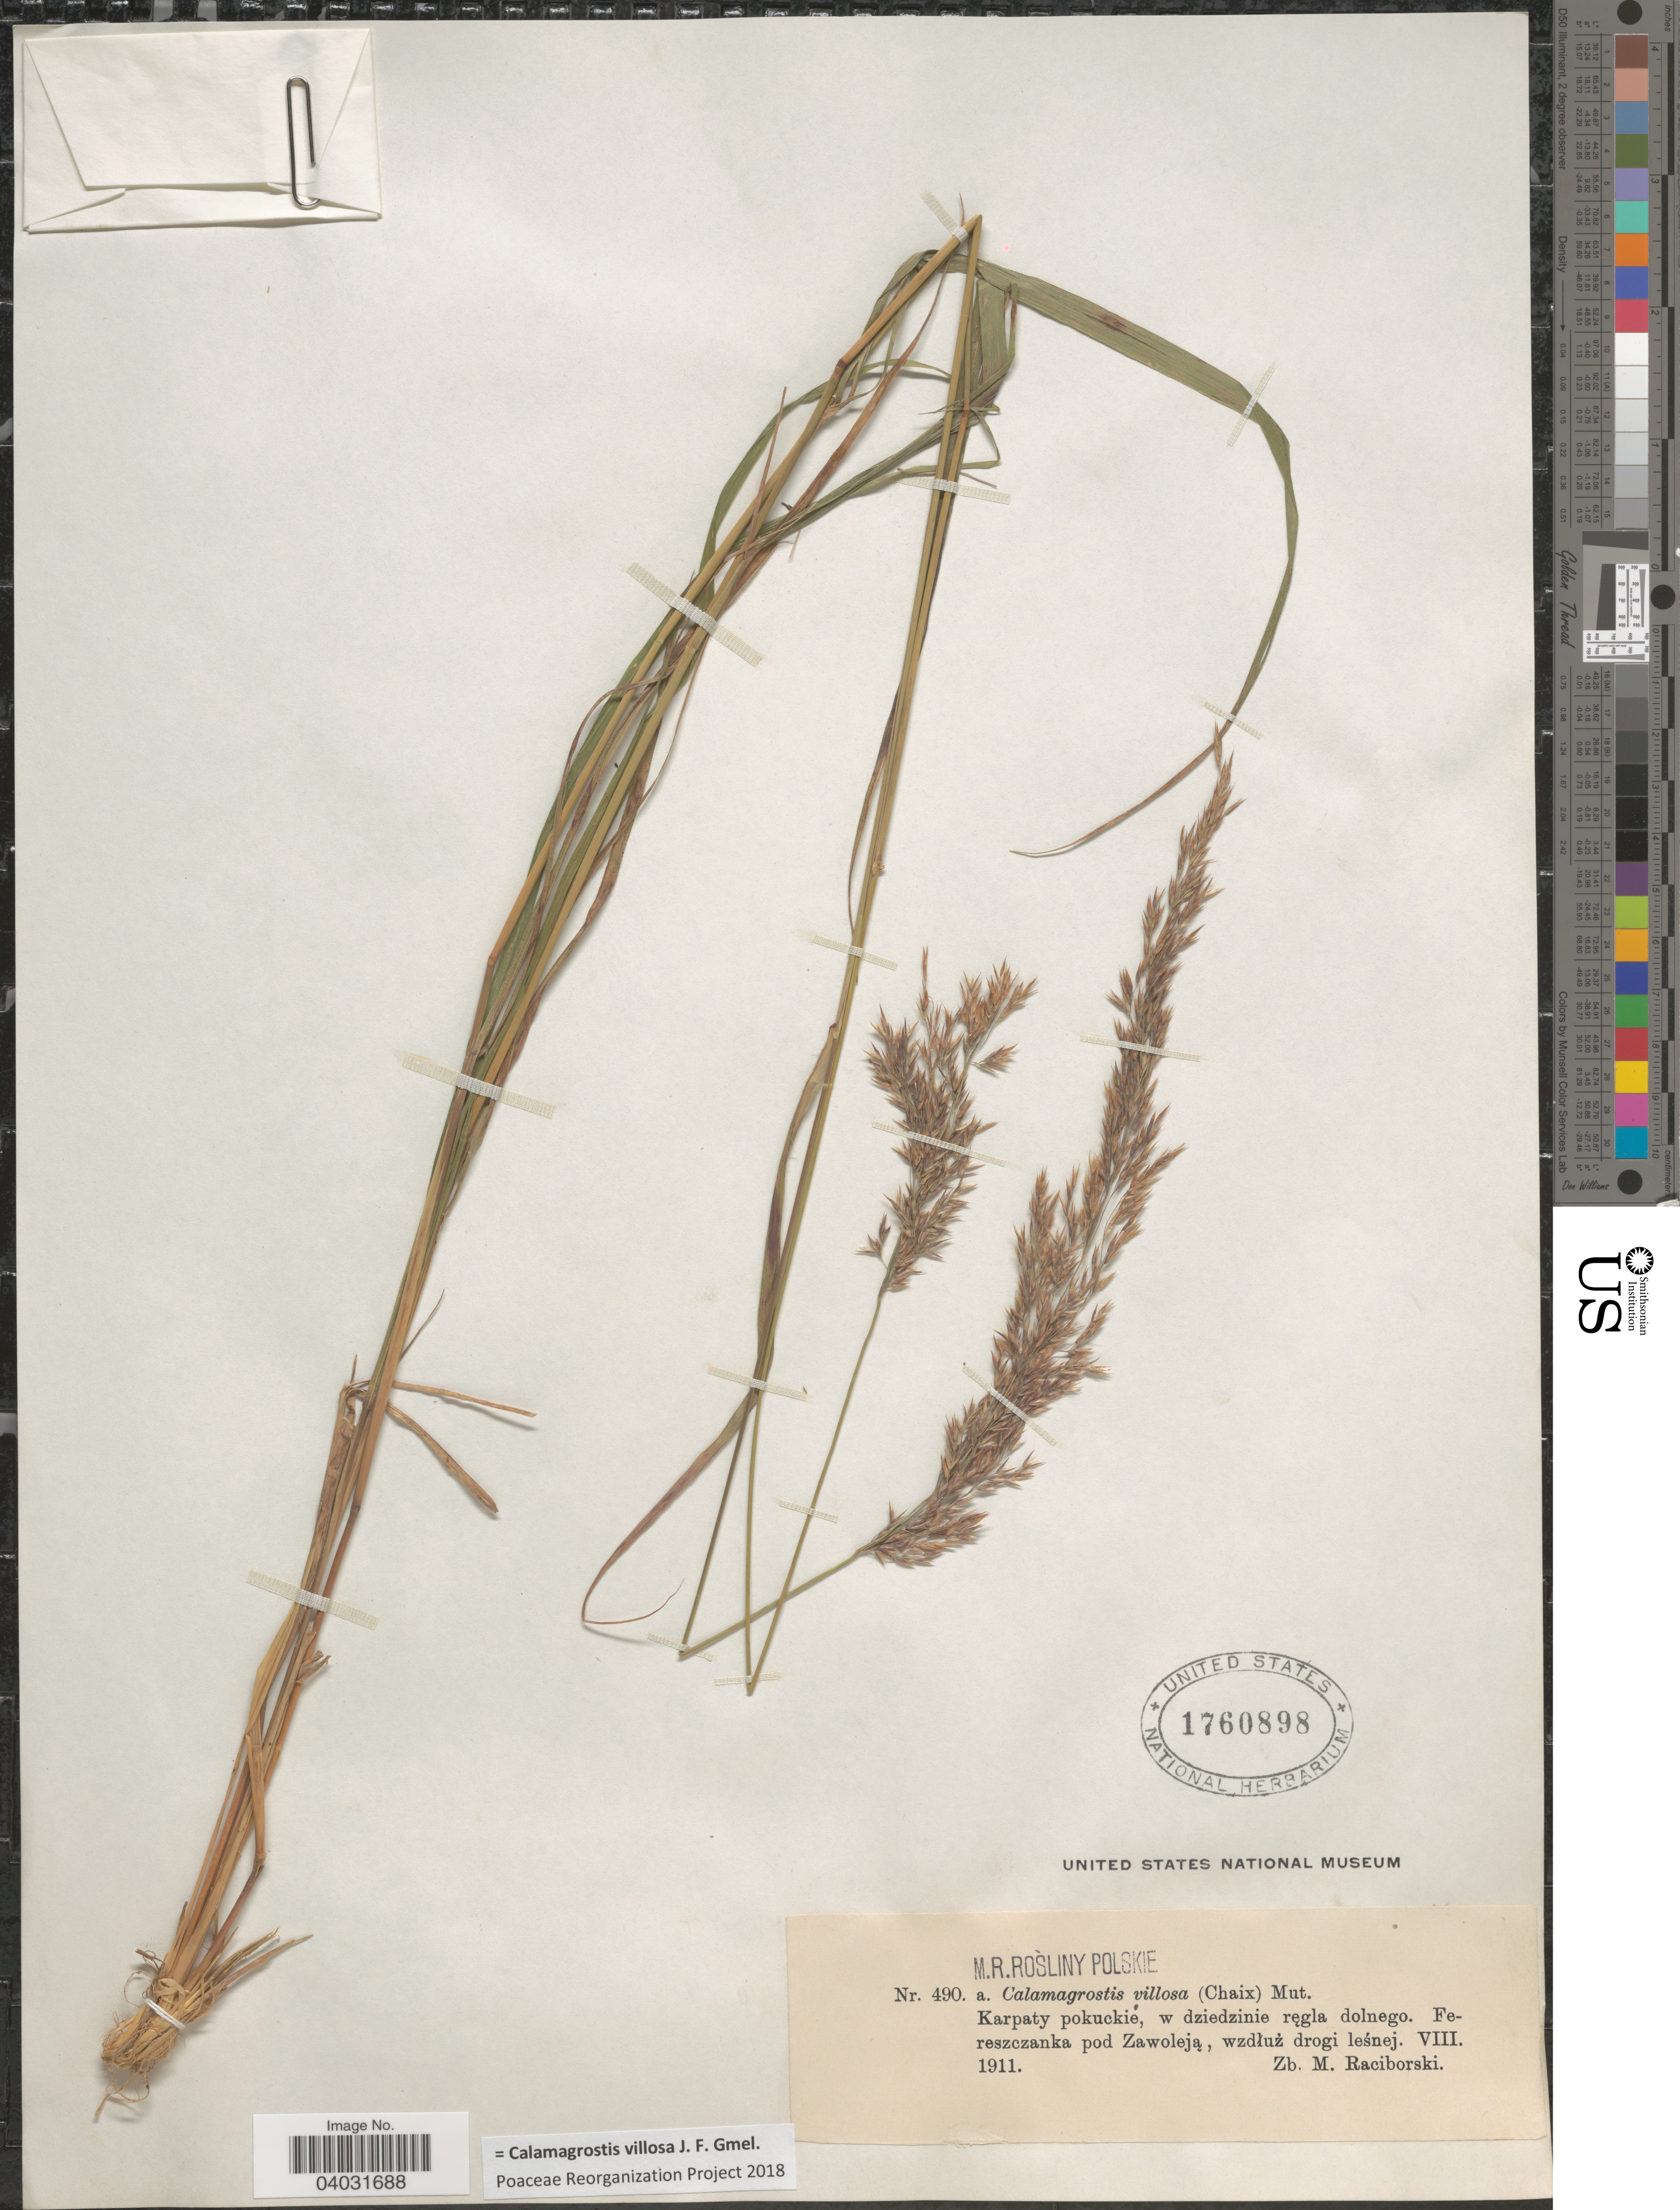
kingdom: Plantae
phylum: Tracheophyta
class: Liliopsida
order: Poales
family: Poaceae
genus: Calamagrostis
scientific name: Calamagrostis villosa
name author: J.F. Gmel.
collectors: Z. Raciborski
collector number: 490 a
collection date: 1911-08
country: Poland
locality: Karpaty pokuckie, w dziedzinie ręgla dolnego. Fereszczanka pod Zawoleją, wzdłuż drogi leśnej.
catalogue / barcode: US 1760898